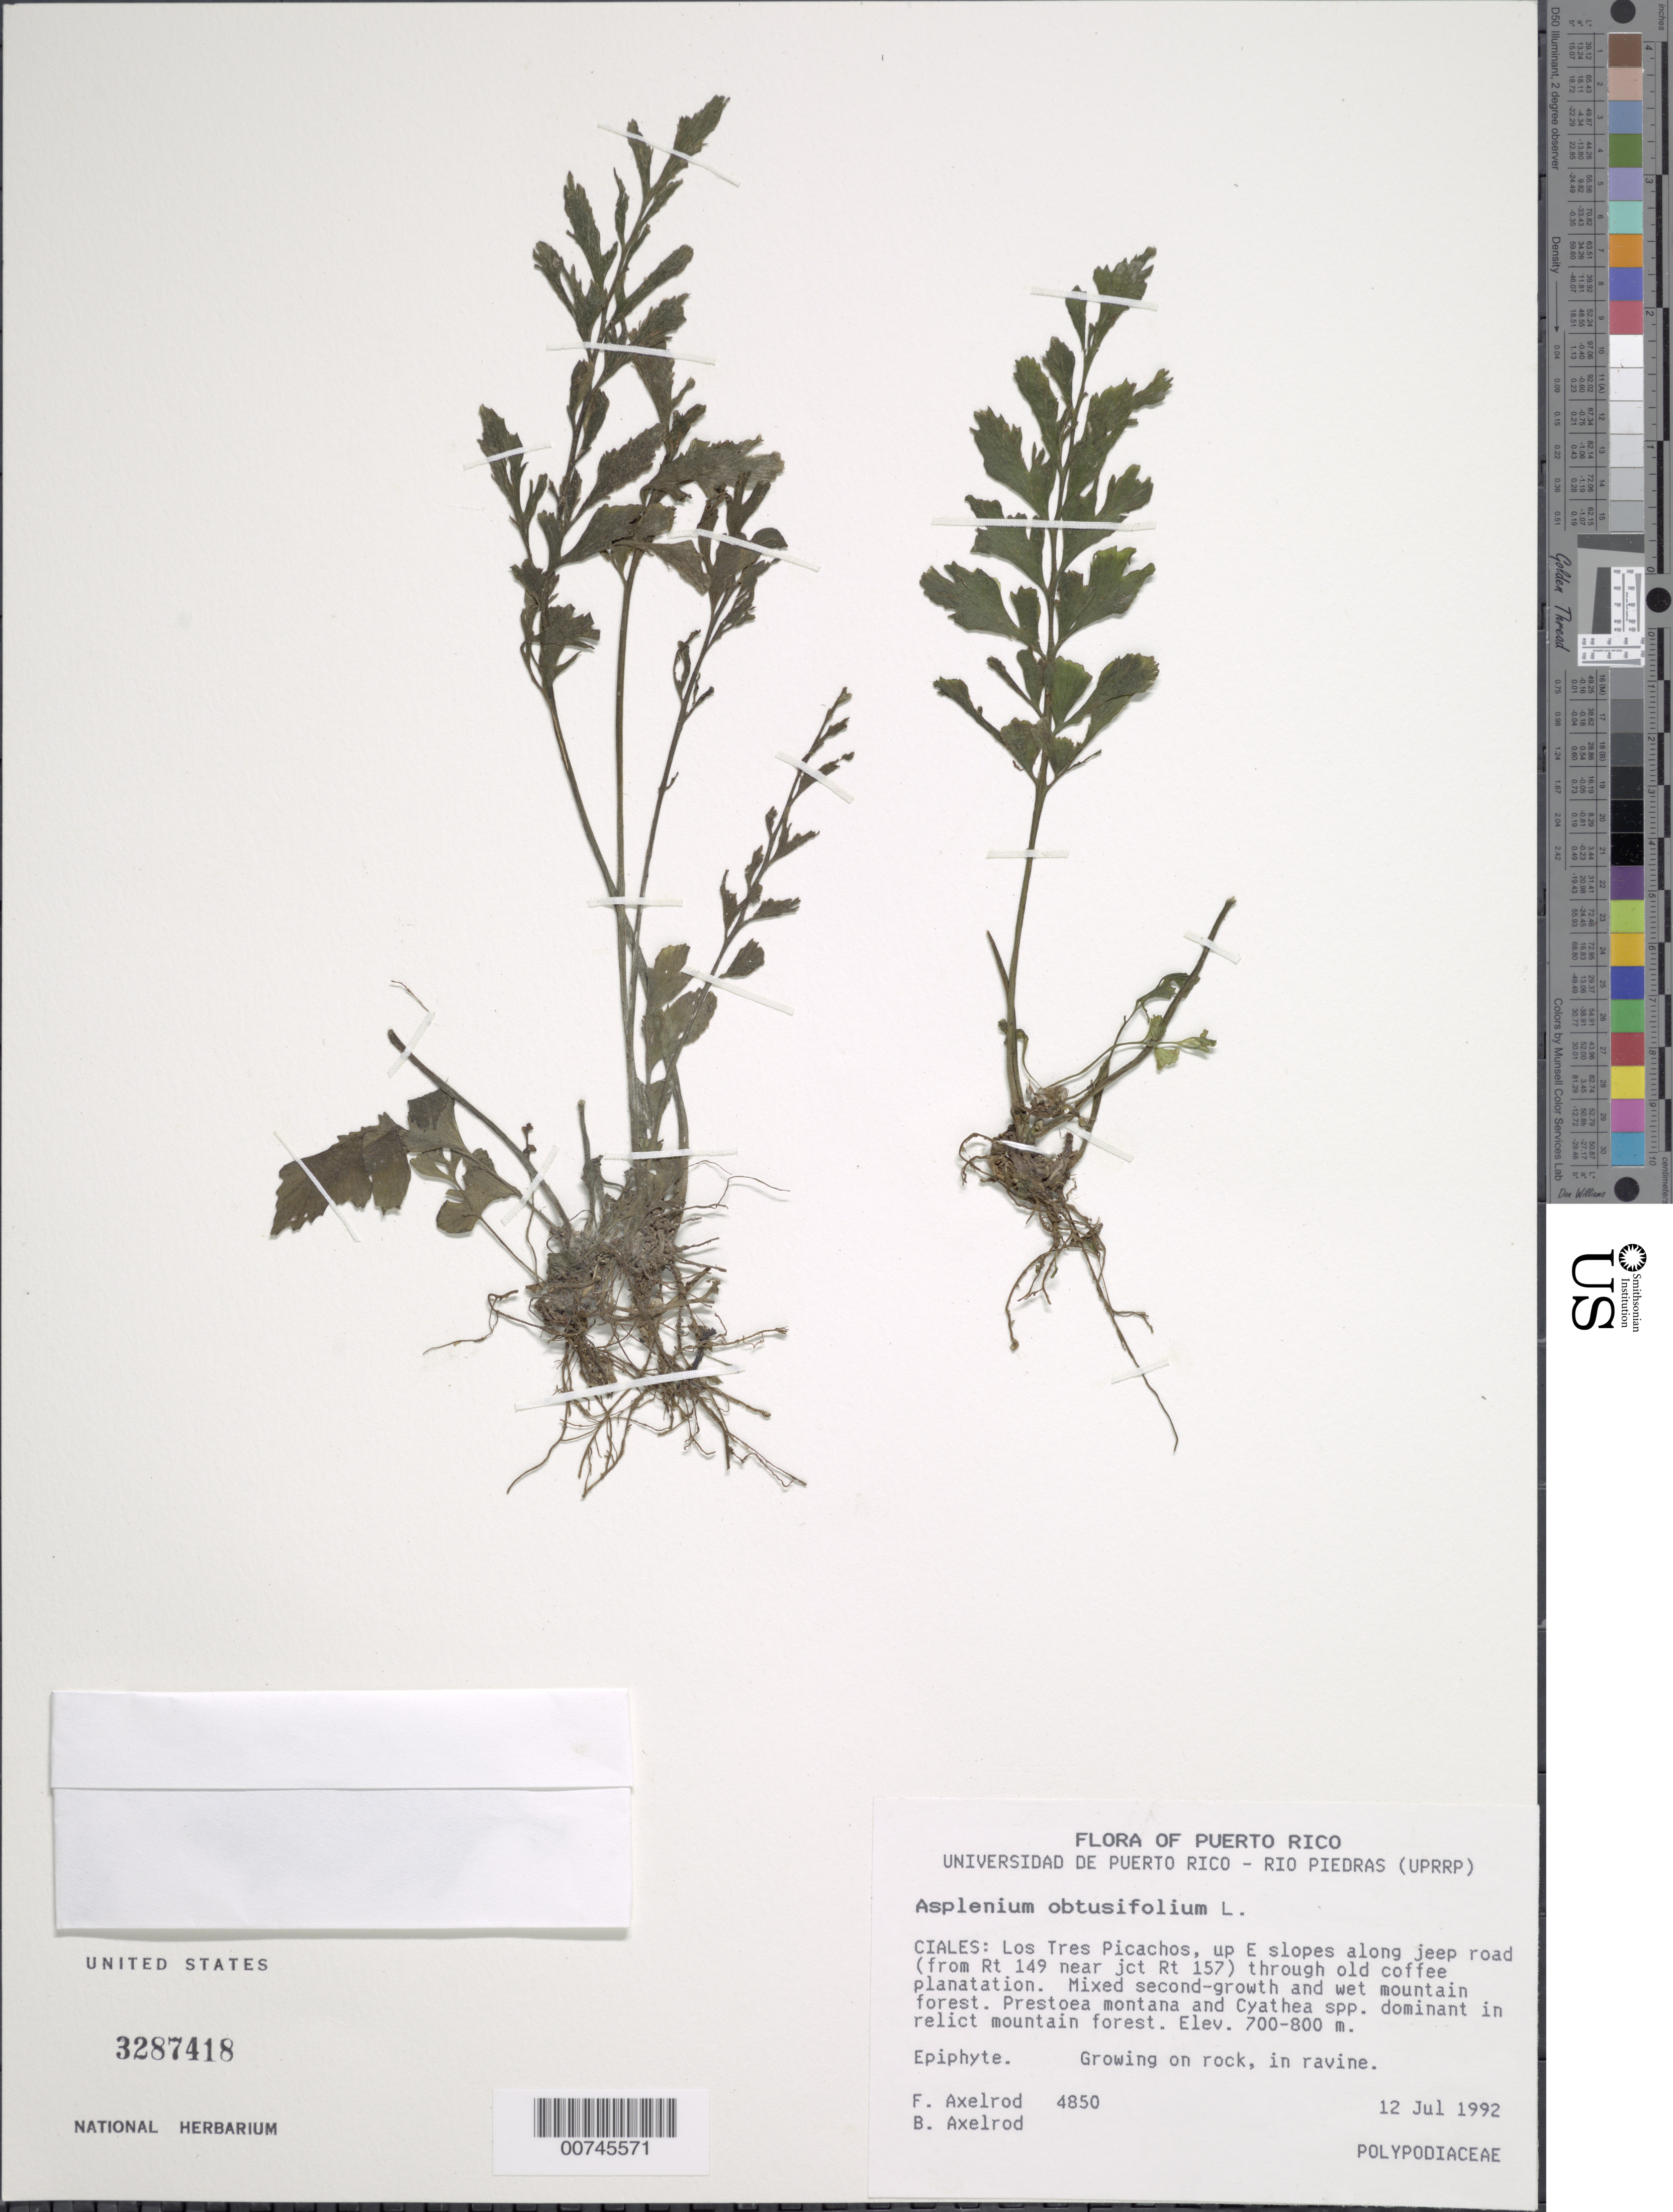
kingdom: Plantae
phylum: Tracheophyta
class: Polypodiopsida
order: Polypodiales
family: Aspleniaceae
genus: Asplenium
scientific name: Asplenium obtusifolium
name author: L.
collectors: F. S. Axelrod & B. Axelrod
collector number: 4850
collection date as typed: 12 Jul 1992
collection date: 1992-07-12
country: Puerto Rico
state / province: Ciales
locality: Ciales: Los tres Picachos, up E slopes along jeep road (from Rt 149 near jct Rt 157) through old coffee plantation. Mixed second-growth and wet mountain forest.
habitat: Growing on rock, in ravine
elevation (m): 700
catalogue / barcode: US 3287418